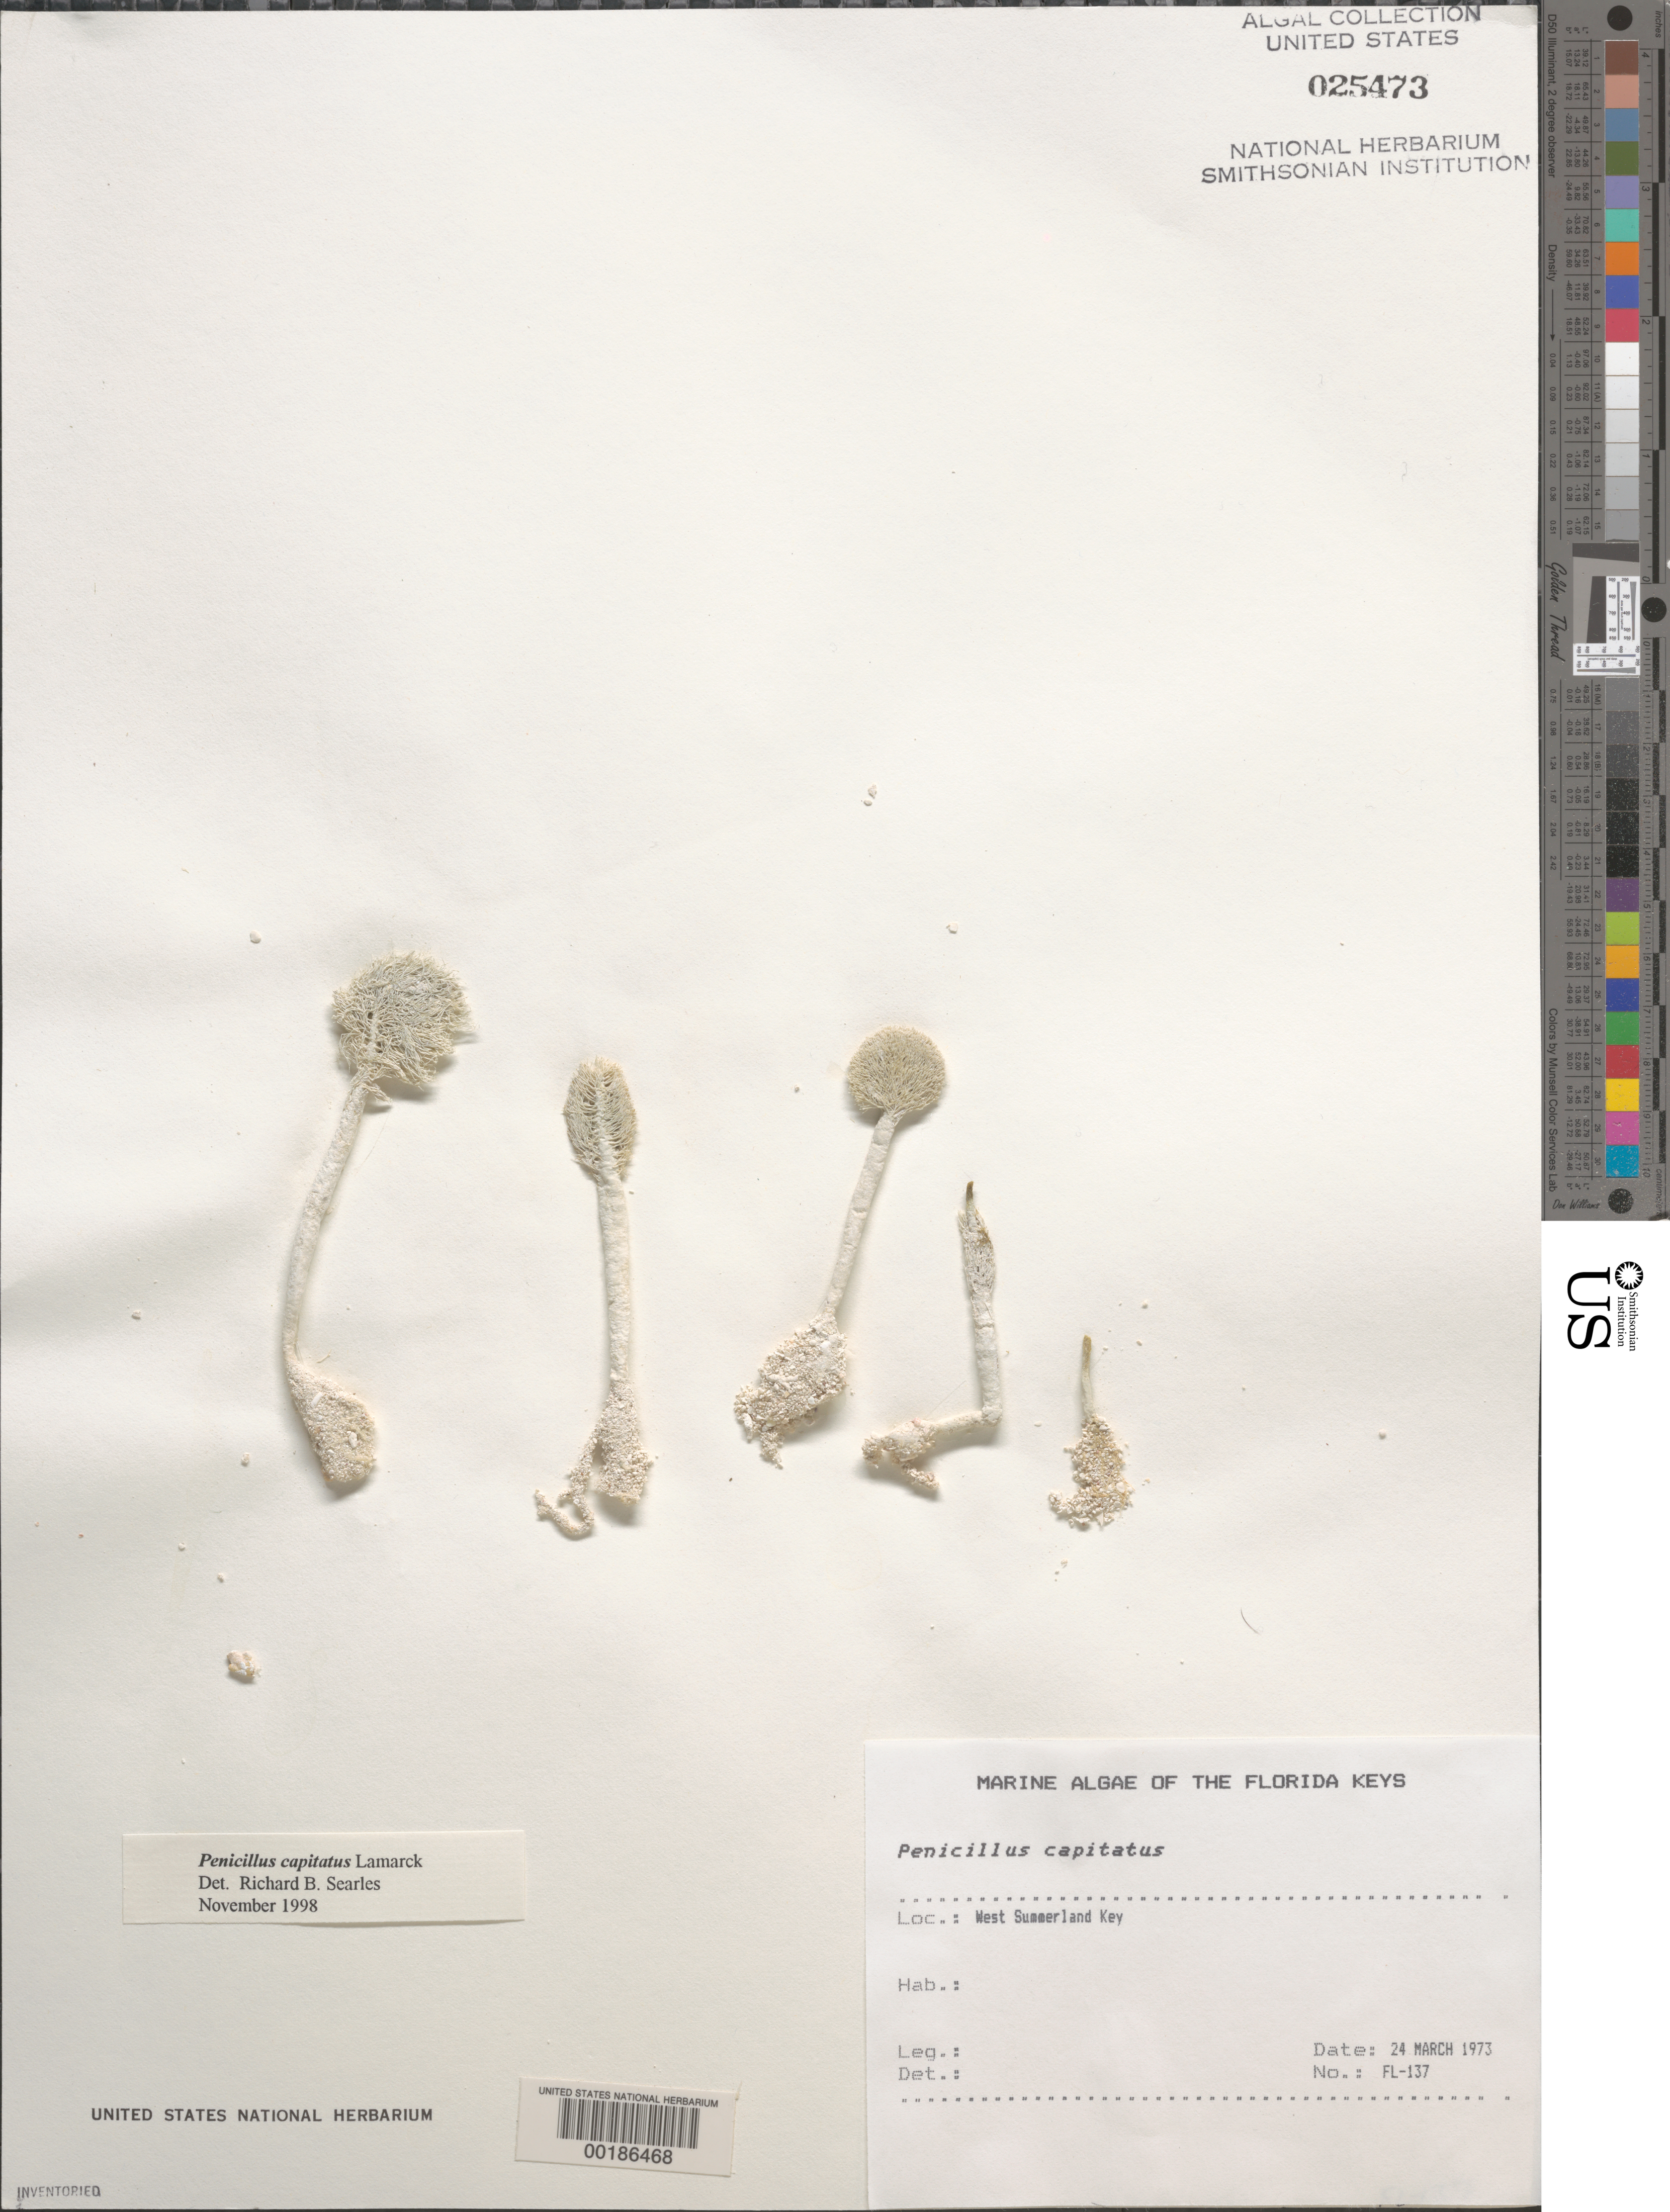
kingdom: Plantae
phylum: Chlorophyta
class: Ulvophyceae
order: Bryopsidales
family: Udoteaceae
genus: Penicillus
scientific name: Penicillus capitatus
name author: Lam.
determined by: Searles, R. B.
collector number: FL-137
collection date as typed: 24 Mar 1973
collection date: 1973-03-24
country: United States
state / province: Florida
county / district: Monroe County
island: West Summerland Key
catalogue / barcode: US 25473